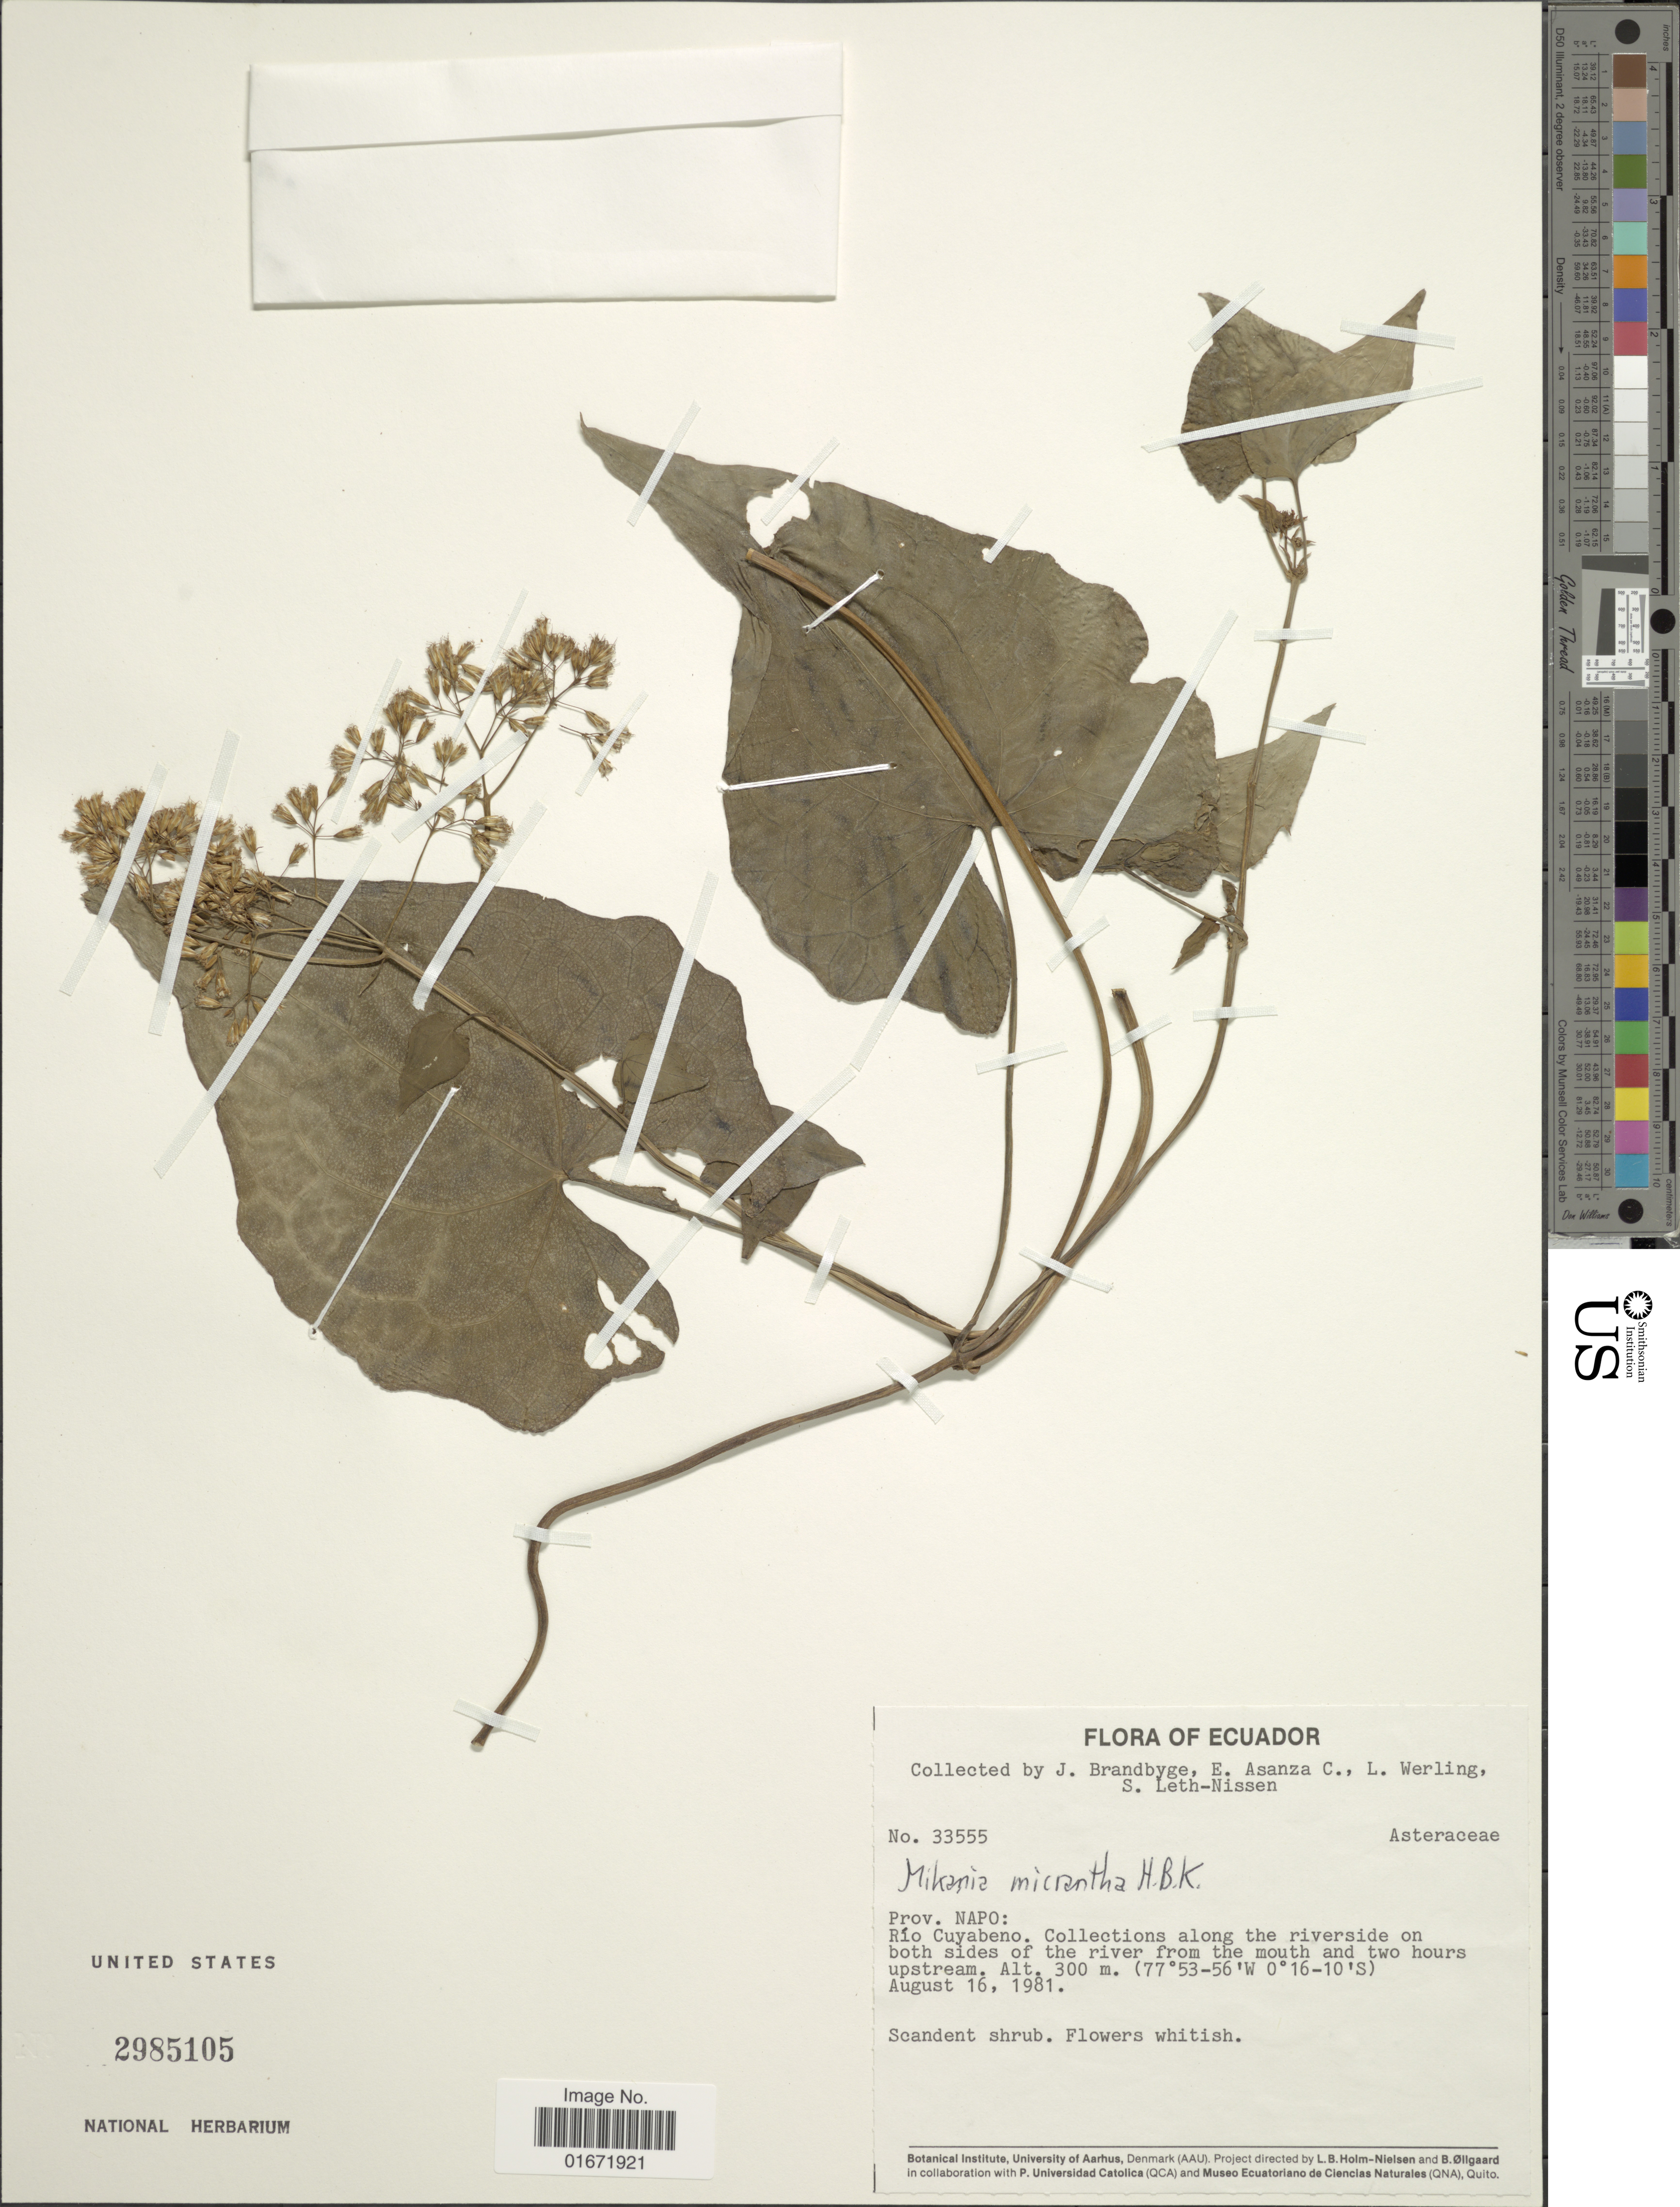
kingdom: Plantae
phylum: Tracheophyta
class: Magnoliopsida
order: Asterales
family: Asteraceae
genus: Mikania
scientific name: Mikania micrantha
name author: Kunth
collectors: J. Brandbyge, E. Asanza C., L. Werling & S. Leth-Nissen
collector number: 33555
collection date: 1981-08-16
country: Ecuador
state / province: Napo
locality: Prov. Napo: Río Cuyabeno. Collections along the riverside on both sides of the river from the mouth and two hours upstream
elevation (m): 300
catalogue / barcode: US 2985105